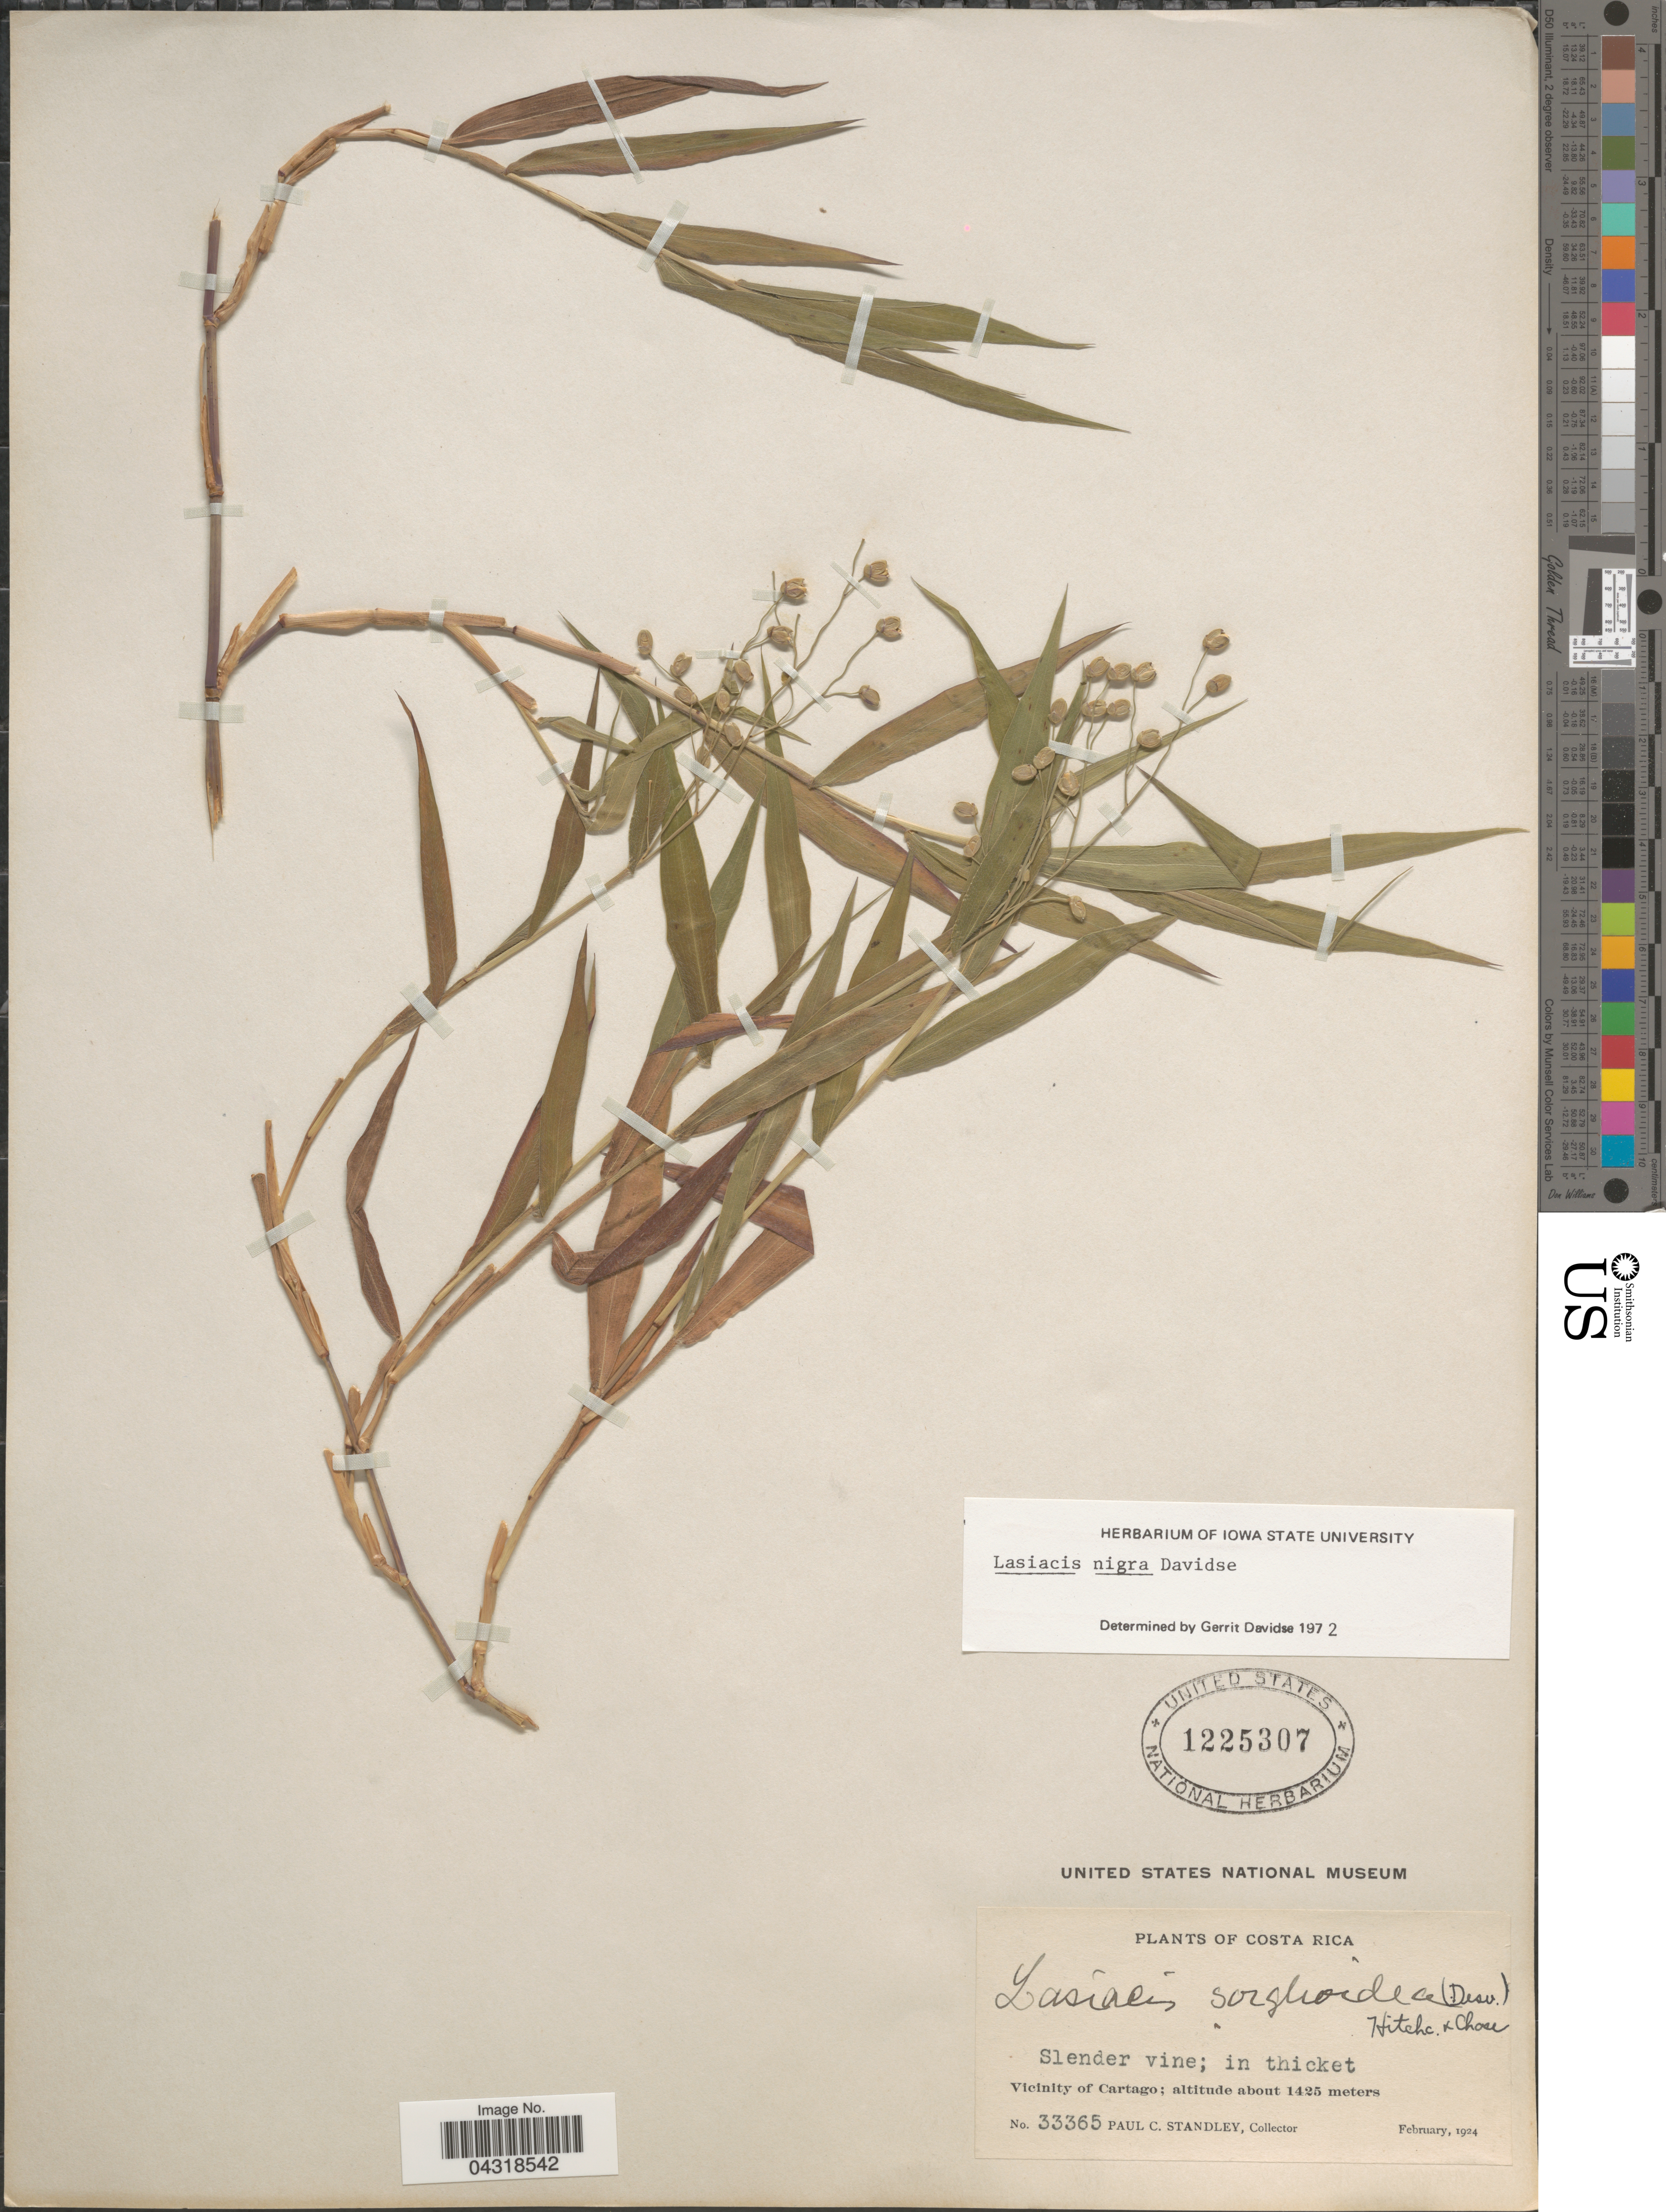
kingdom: Plantae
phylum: Tracheophyta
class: Liliopsida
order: Poales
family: Poaceae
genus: Lasiacis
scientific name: Lasiacis nigra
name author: Davidse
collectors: P. C. Standley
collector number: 33365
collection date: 1924-02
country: Costa Rica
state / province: Cartago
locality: Vicinity of Cartago.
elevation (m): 1425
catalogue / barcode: US 1225307